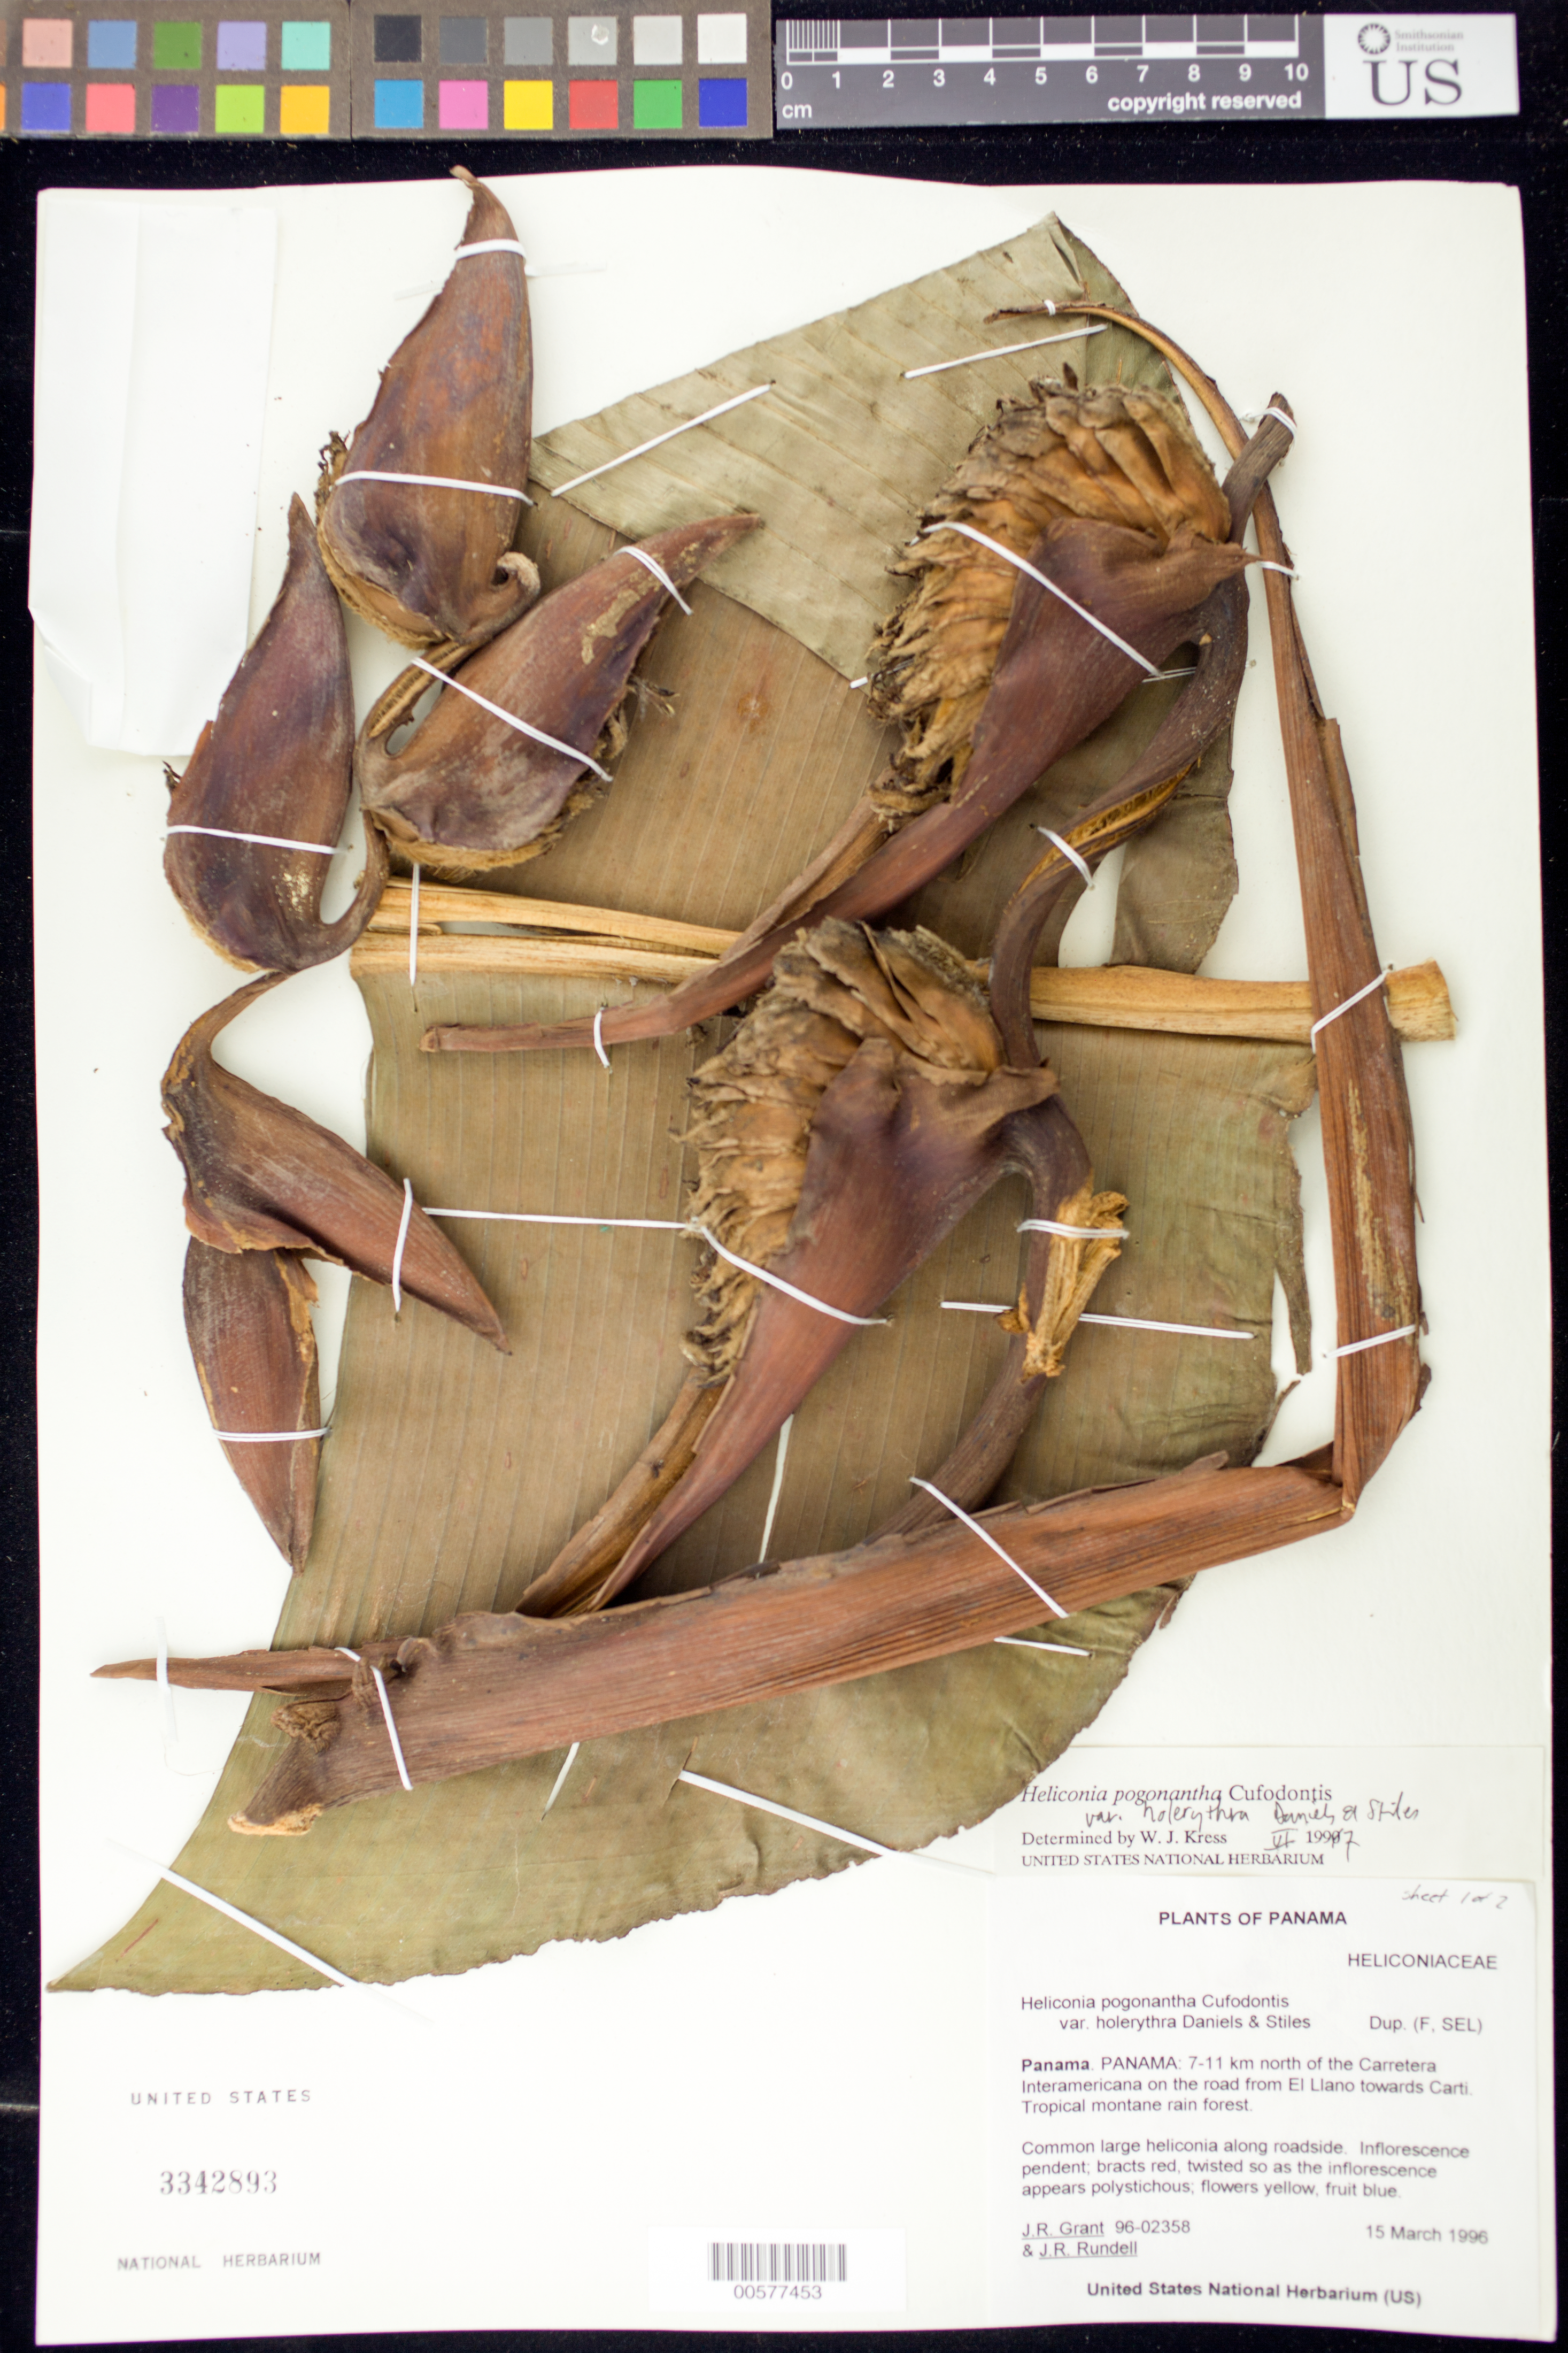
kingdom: Plantae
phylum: Tracheophyta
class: Liliopsida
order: Zingiberales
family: Heliconiaceae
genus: Heliconia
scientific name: Heliconia pogonantha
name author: Cufod.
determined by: Kress, W. J., (US), Smithsonian Institution - National Museum of Natural History (UNITED STATES)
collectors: J. R. Grant & J. R. Rundell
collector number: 96-02358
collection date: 1996-03-15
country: Panama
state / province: Panamá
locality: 7-11 km N of the Carretera Interamericana on the road from El Llano toward Carti.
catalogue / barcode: US 3342893